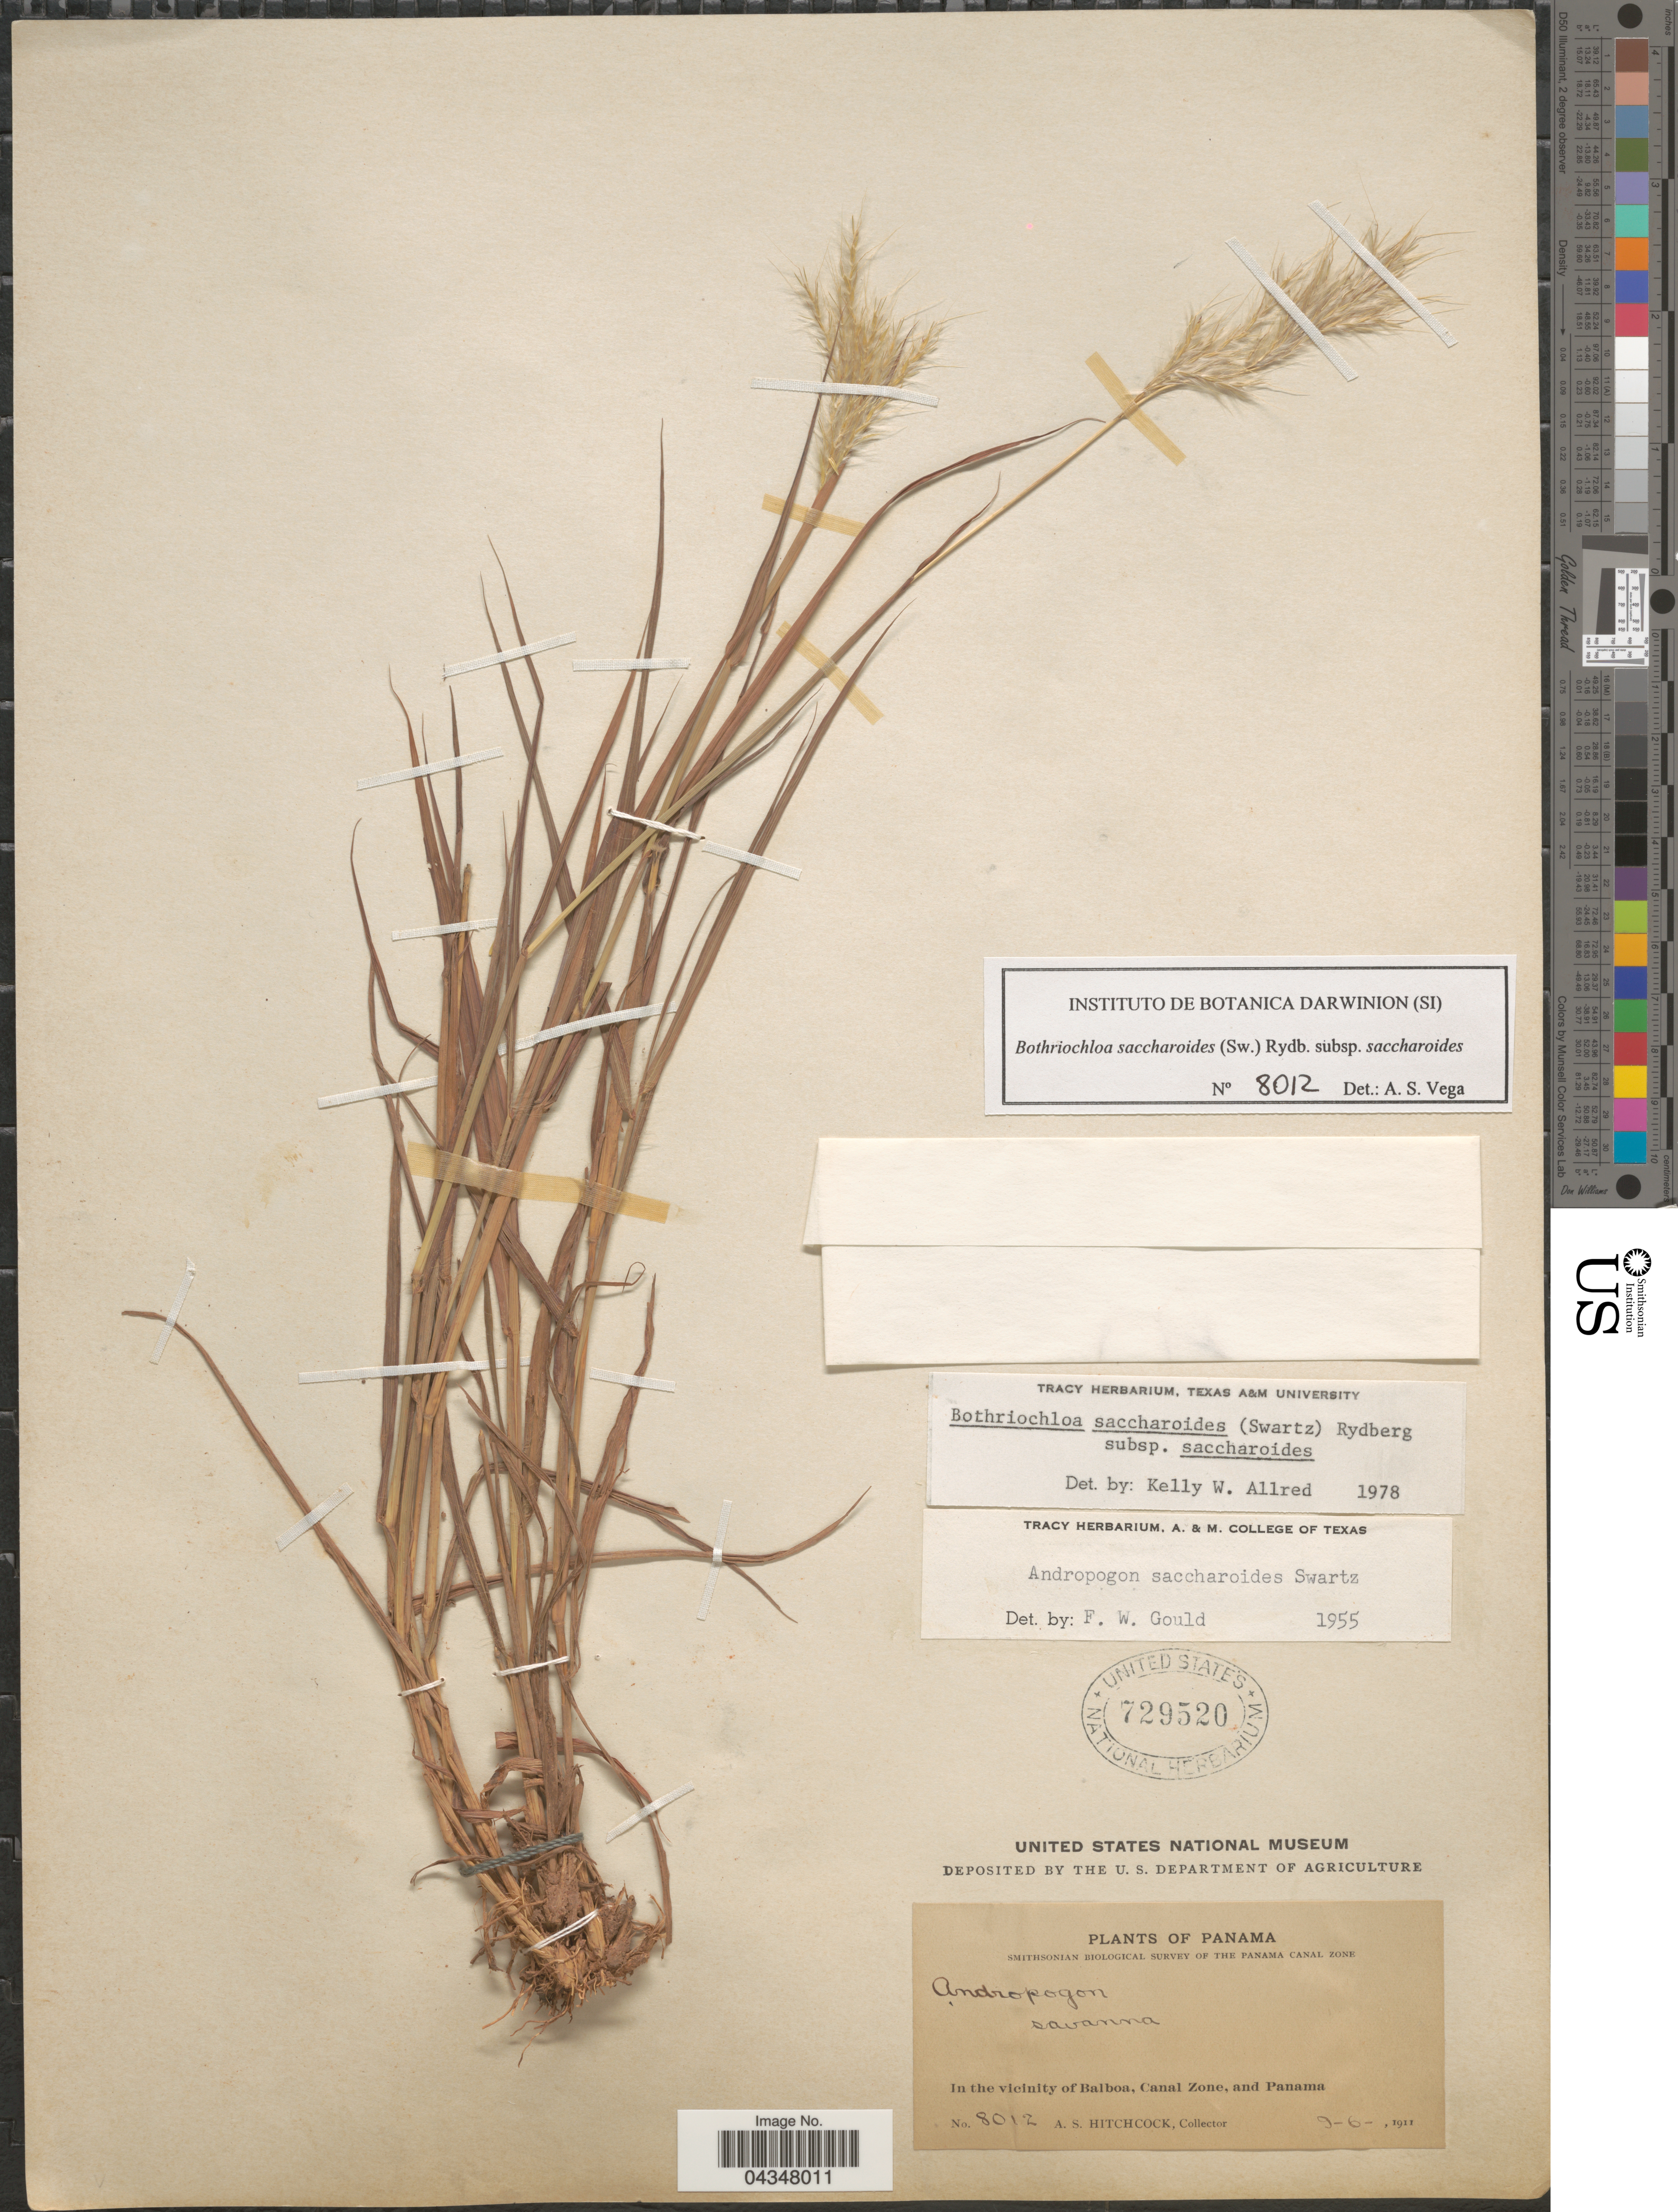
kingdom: Plantae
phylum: Tracheophyta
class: Liliopsida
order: Poales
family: Poaceae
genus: Bothriochloa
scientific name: Bothriochloa saccharoides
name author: (Sw.) Rydb.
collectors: A. S. Hitchcock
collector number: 8012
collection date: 1911-06-09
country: Panama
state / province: Colón / Panamá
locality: Smithsonian Biological Survey of the Panama Canal Zone. In the vicinity of Balboa, Canal Zone, Panama.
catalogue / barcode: US 729520